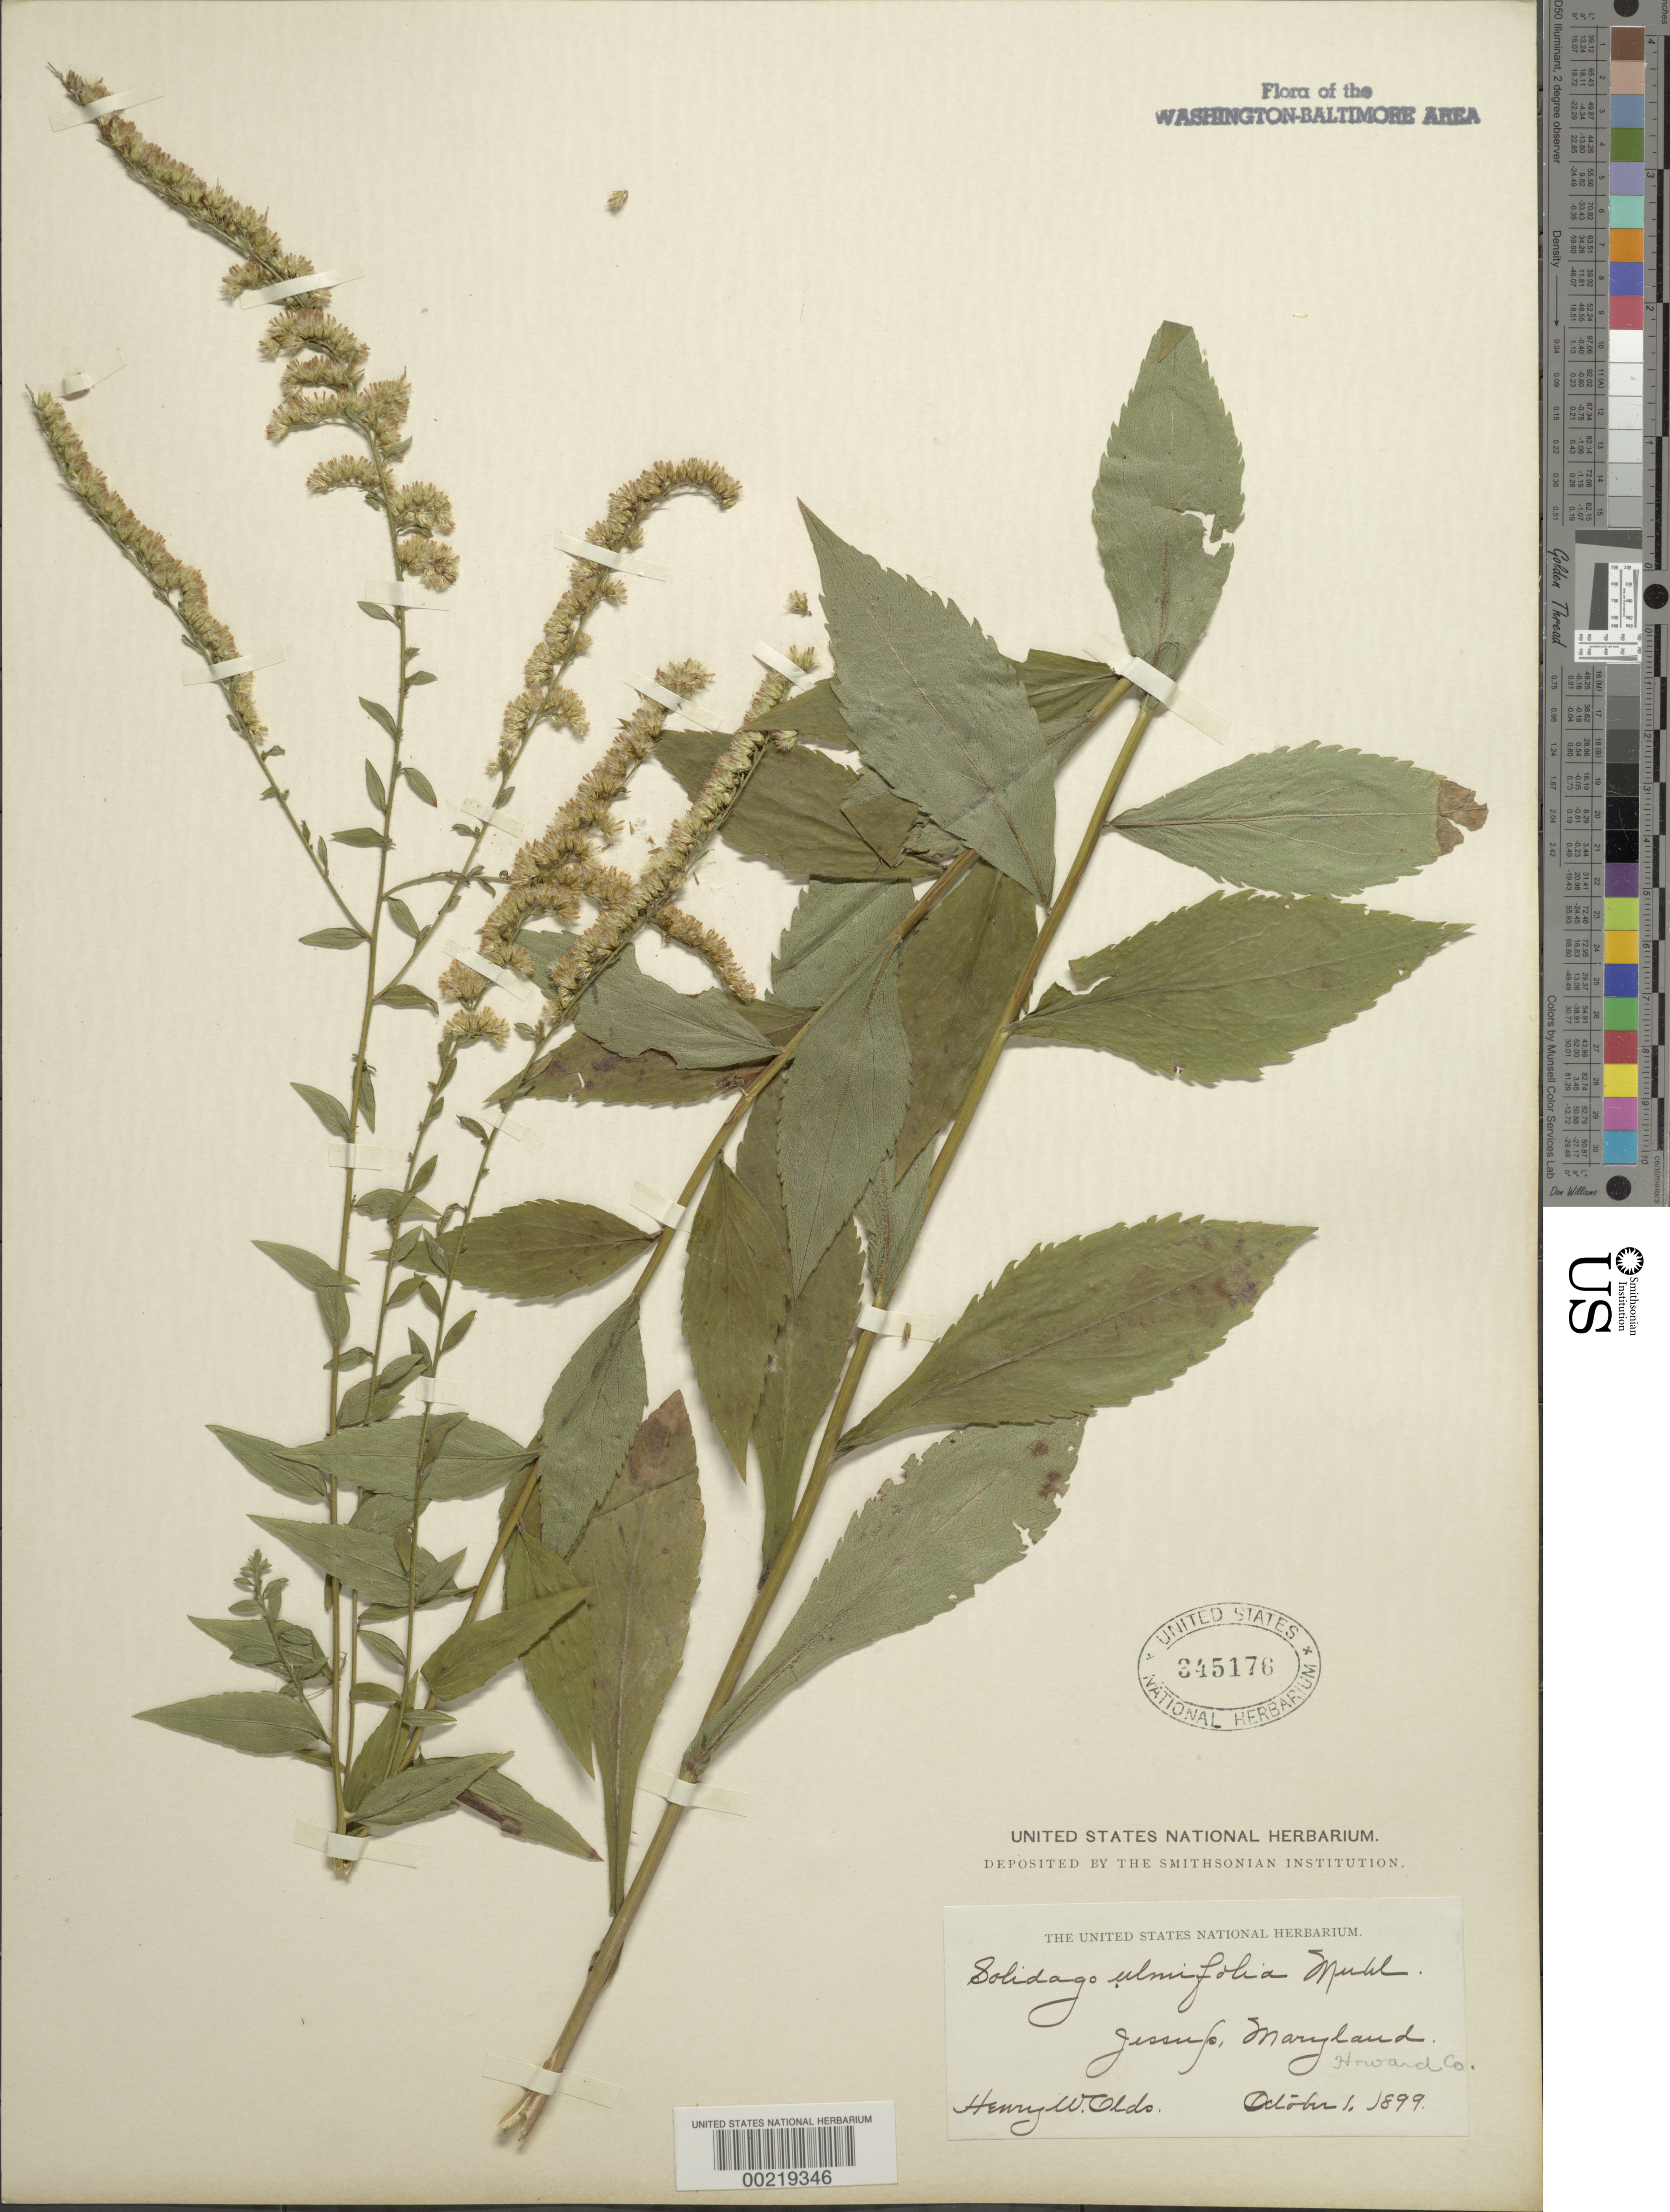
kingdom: Plantae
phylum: Tracheophyta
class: Magnoliopsida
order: Asterales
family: Asteraceae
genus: Solidago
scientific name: Solidago ulmifolia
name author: Muhl. ex Willd.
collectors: H. W. Olds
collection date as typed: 01 Oct 1899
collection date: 1899-10-01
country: United States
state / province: Maryland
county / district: Anne Arundel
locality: Jessup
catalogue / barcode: US 345176